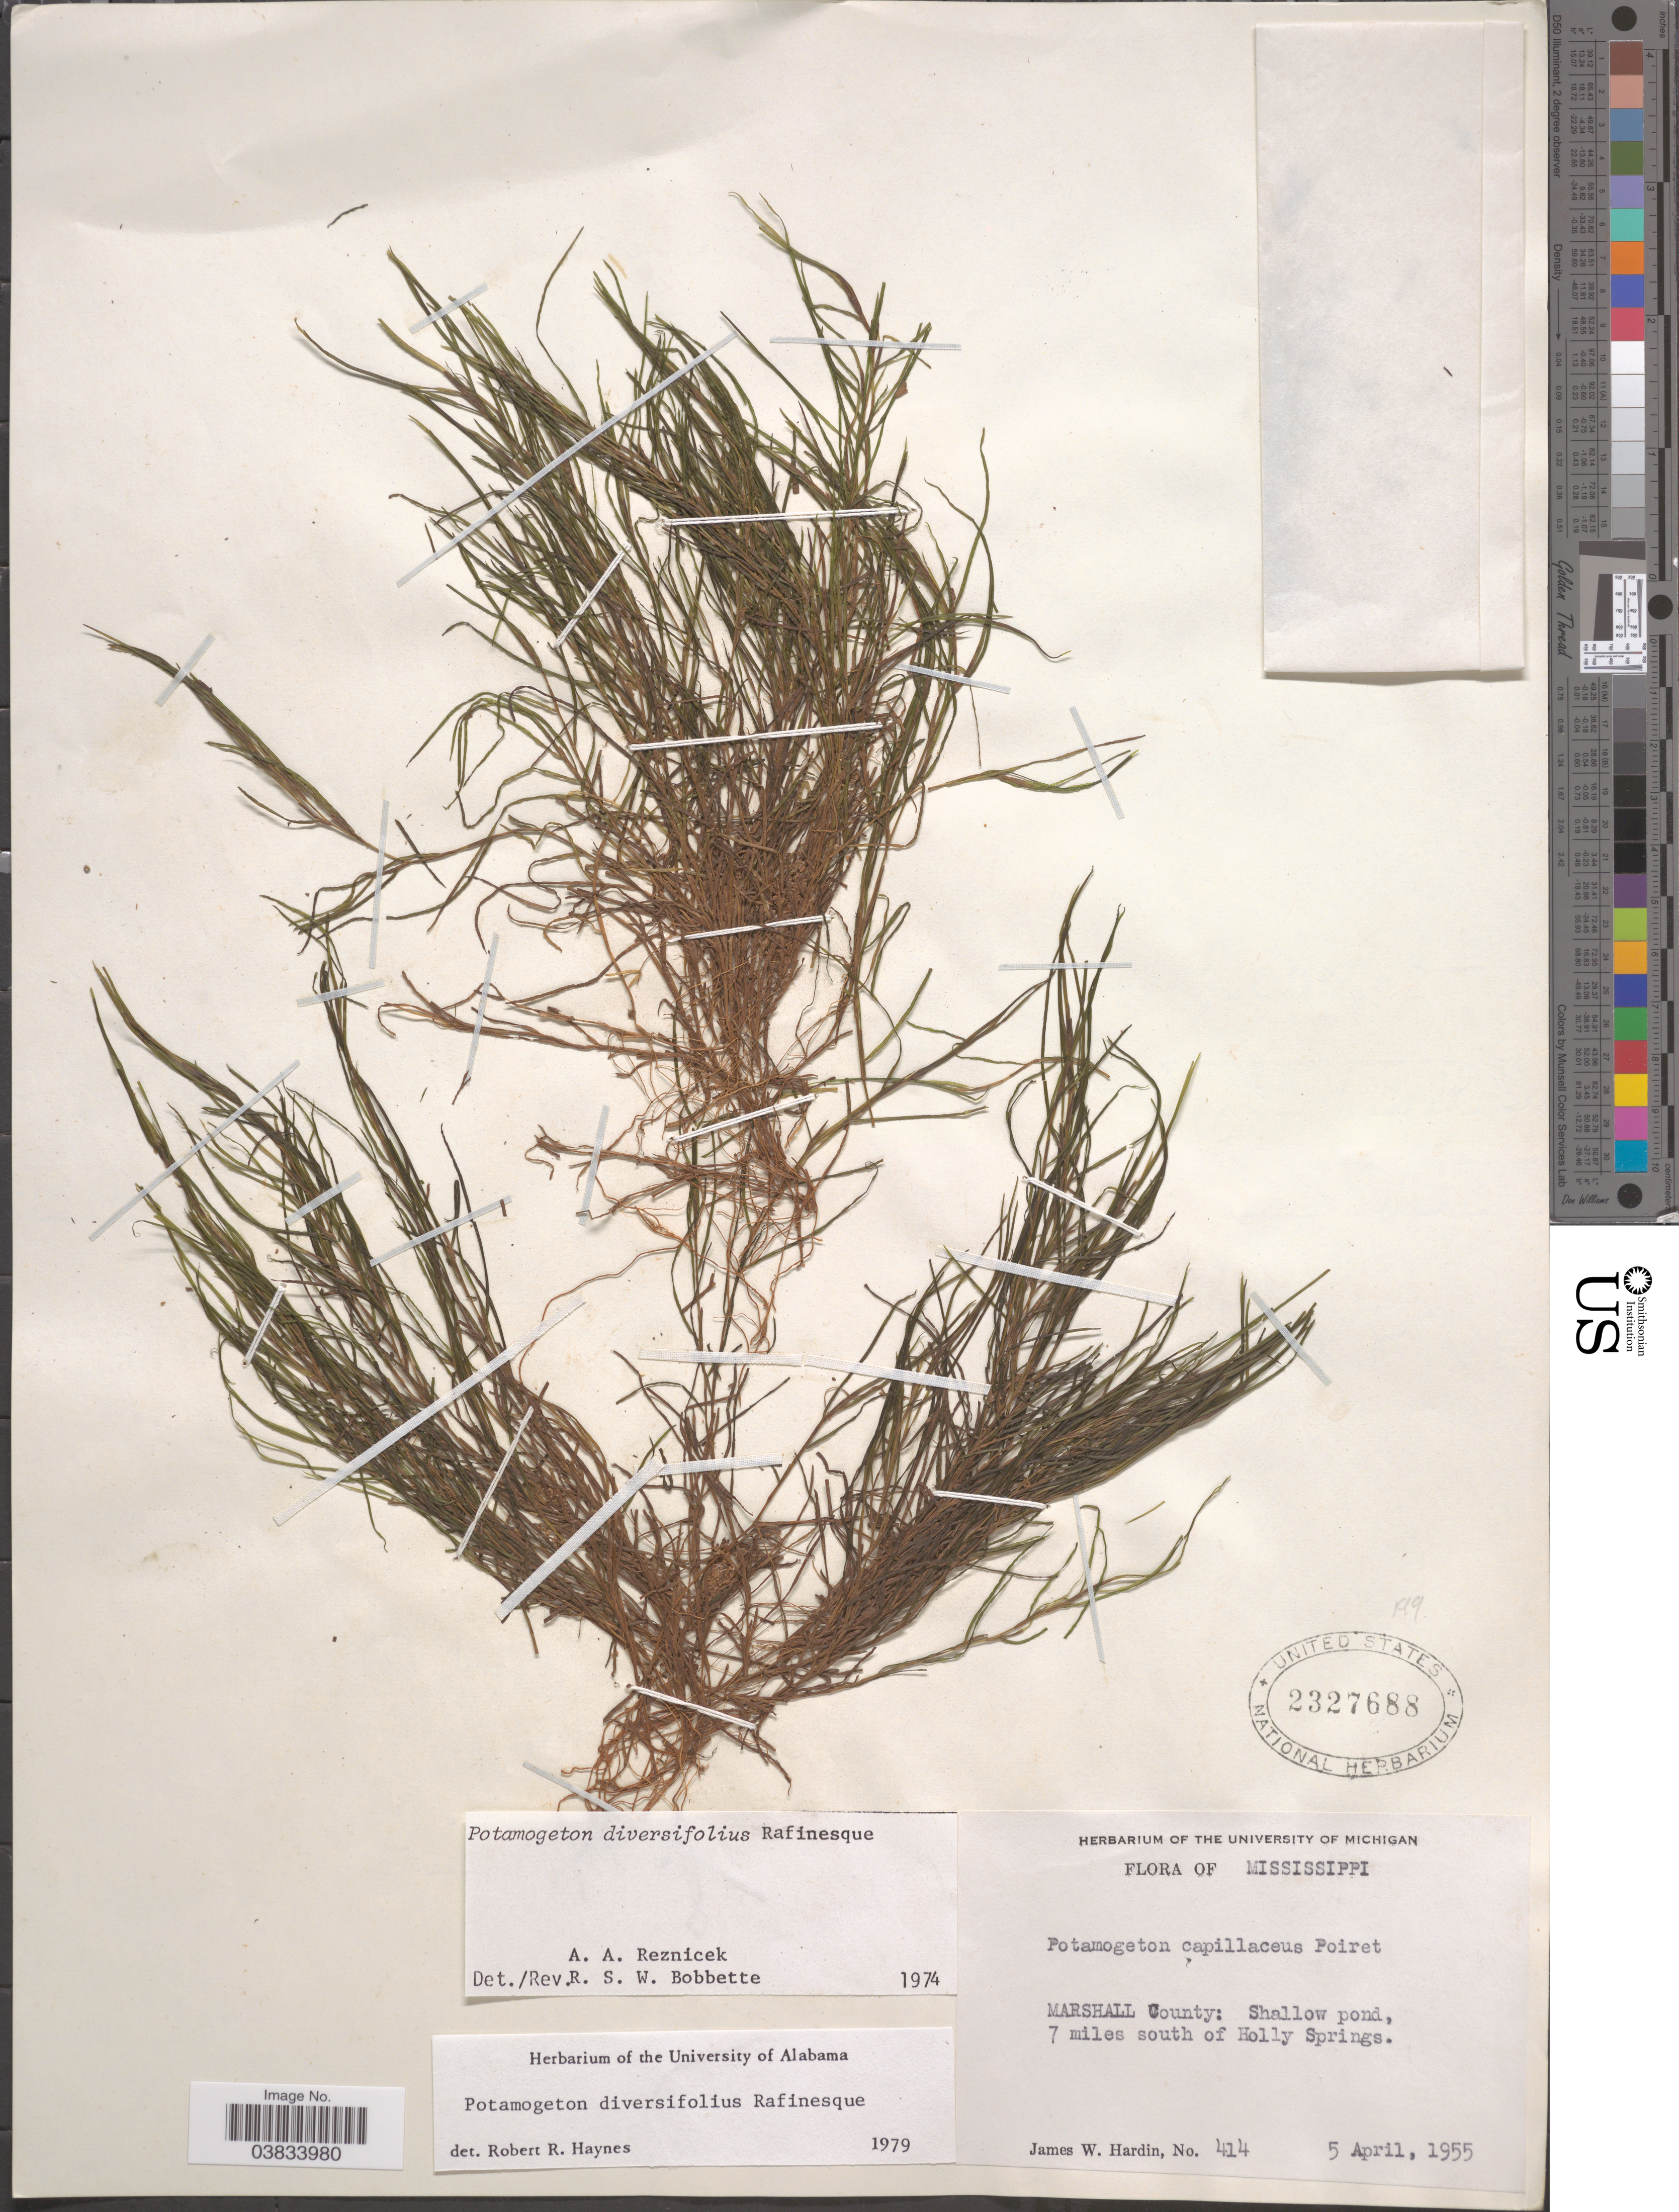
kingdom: Plantae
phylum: Tracheophyta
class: Liliopsida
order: Alismatales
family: Potamogetonaceae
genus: Potamogeton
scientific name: Potamogeton diversifolius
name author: Raf.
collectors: J. W. Hardin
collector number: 414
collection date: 1955-04-05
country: United States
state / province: Mississippi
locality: Marshall County: Shallow pond, 7 miles south of Holly Springs.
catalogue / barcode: US 2327688